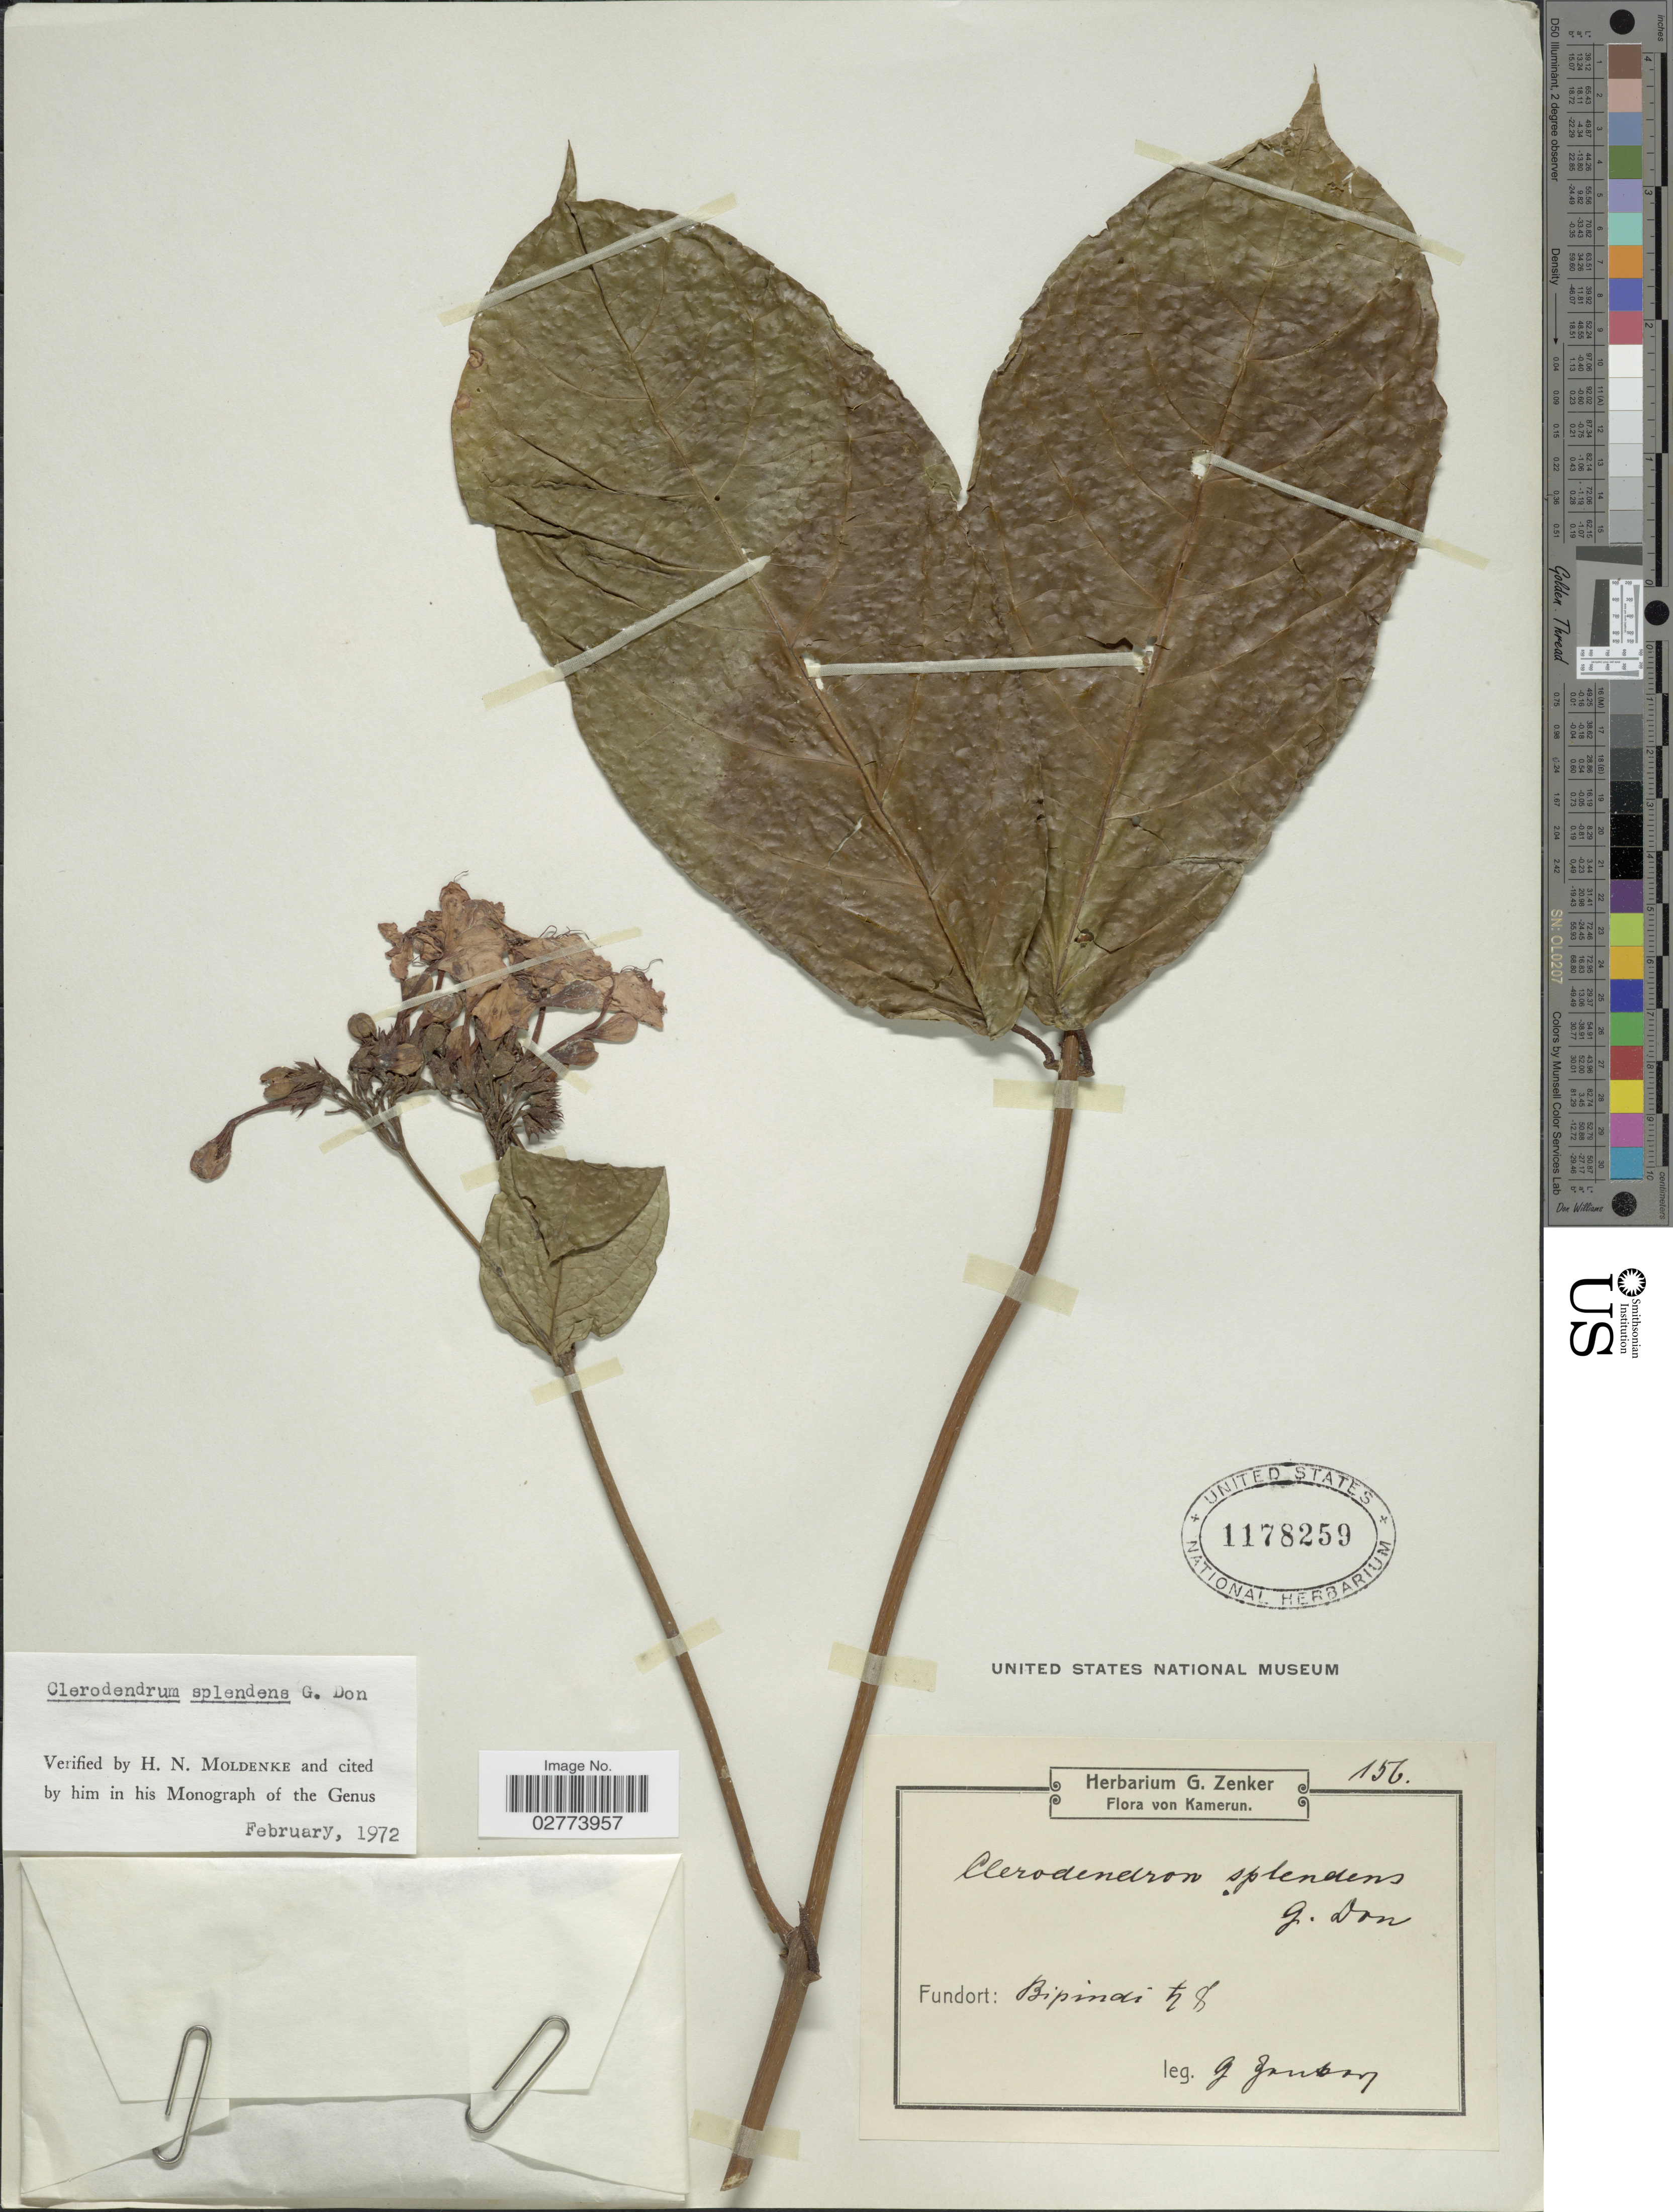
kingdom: Plantae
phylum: Tracheophyta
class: Magnoliopsida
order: Lamiales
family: Lamiaceae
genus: Clerodendrum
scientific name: Clerodendrum splendens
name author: G. Don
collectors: G. A. Zenker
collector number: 156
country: Cameroon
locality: Bipindi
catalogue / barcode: US 1178259